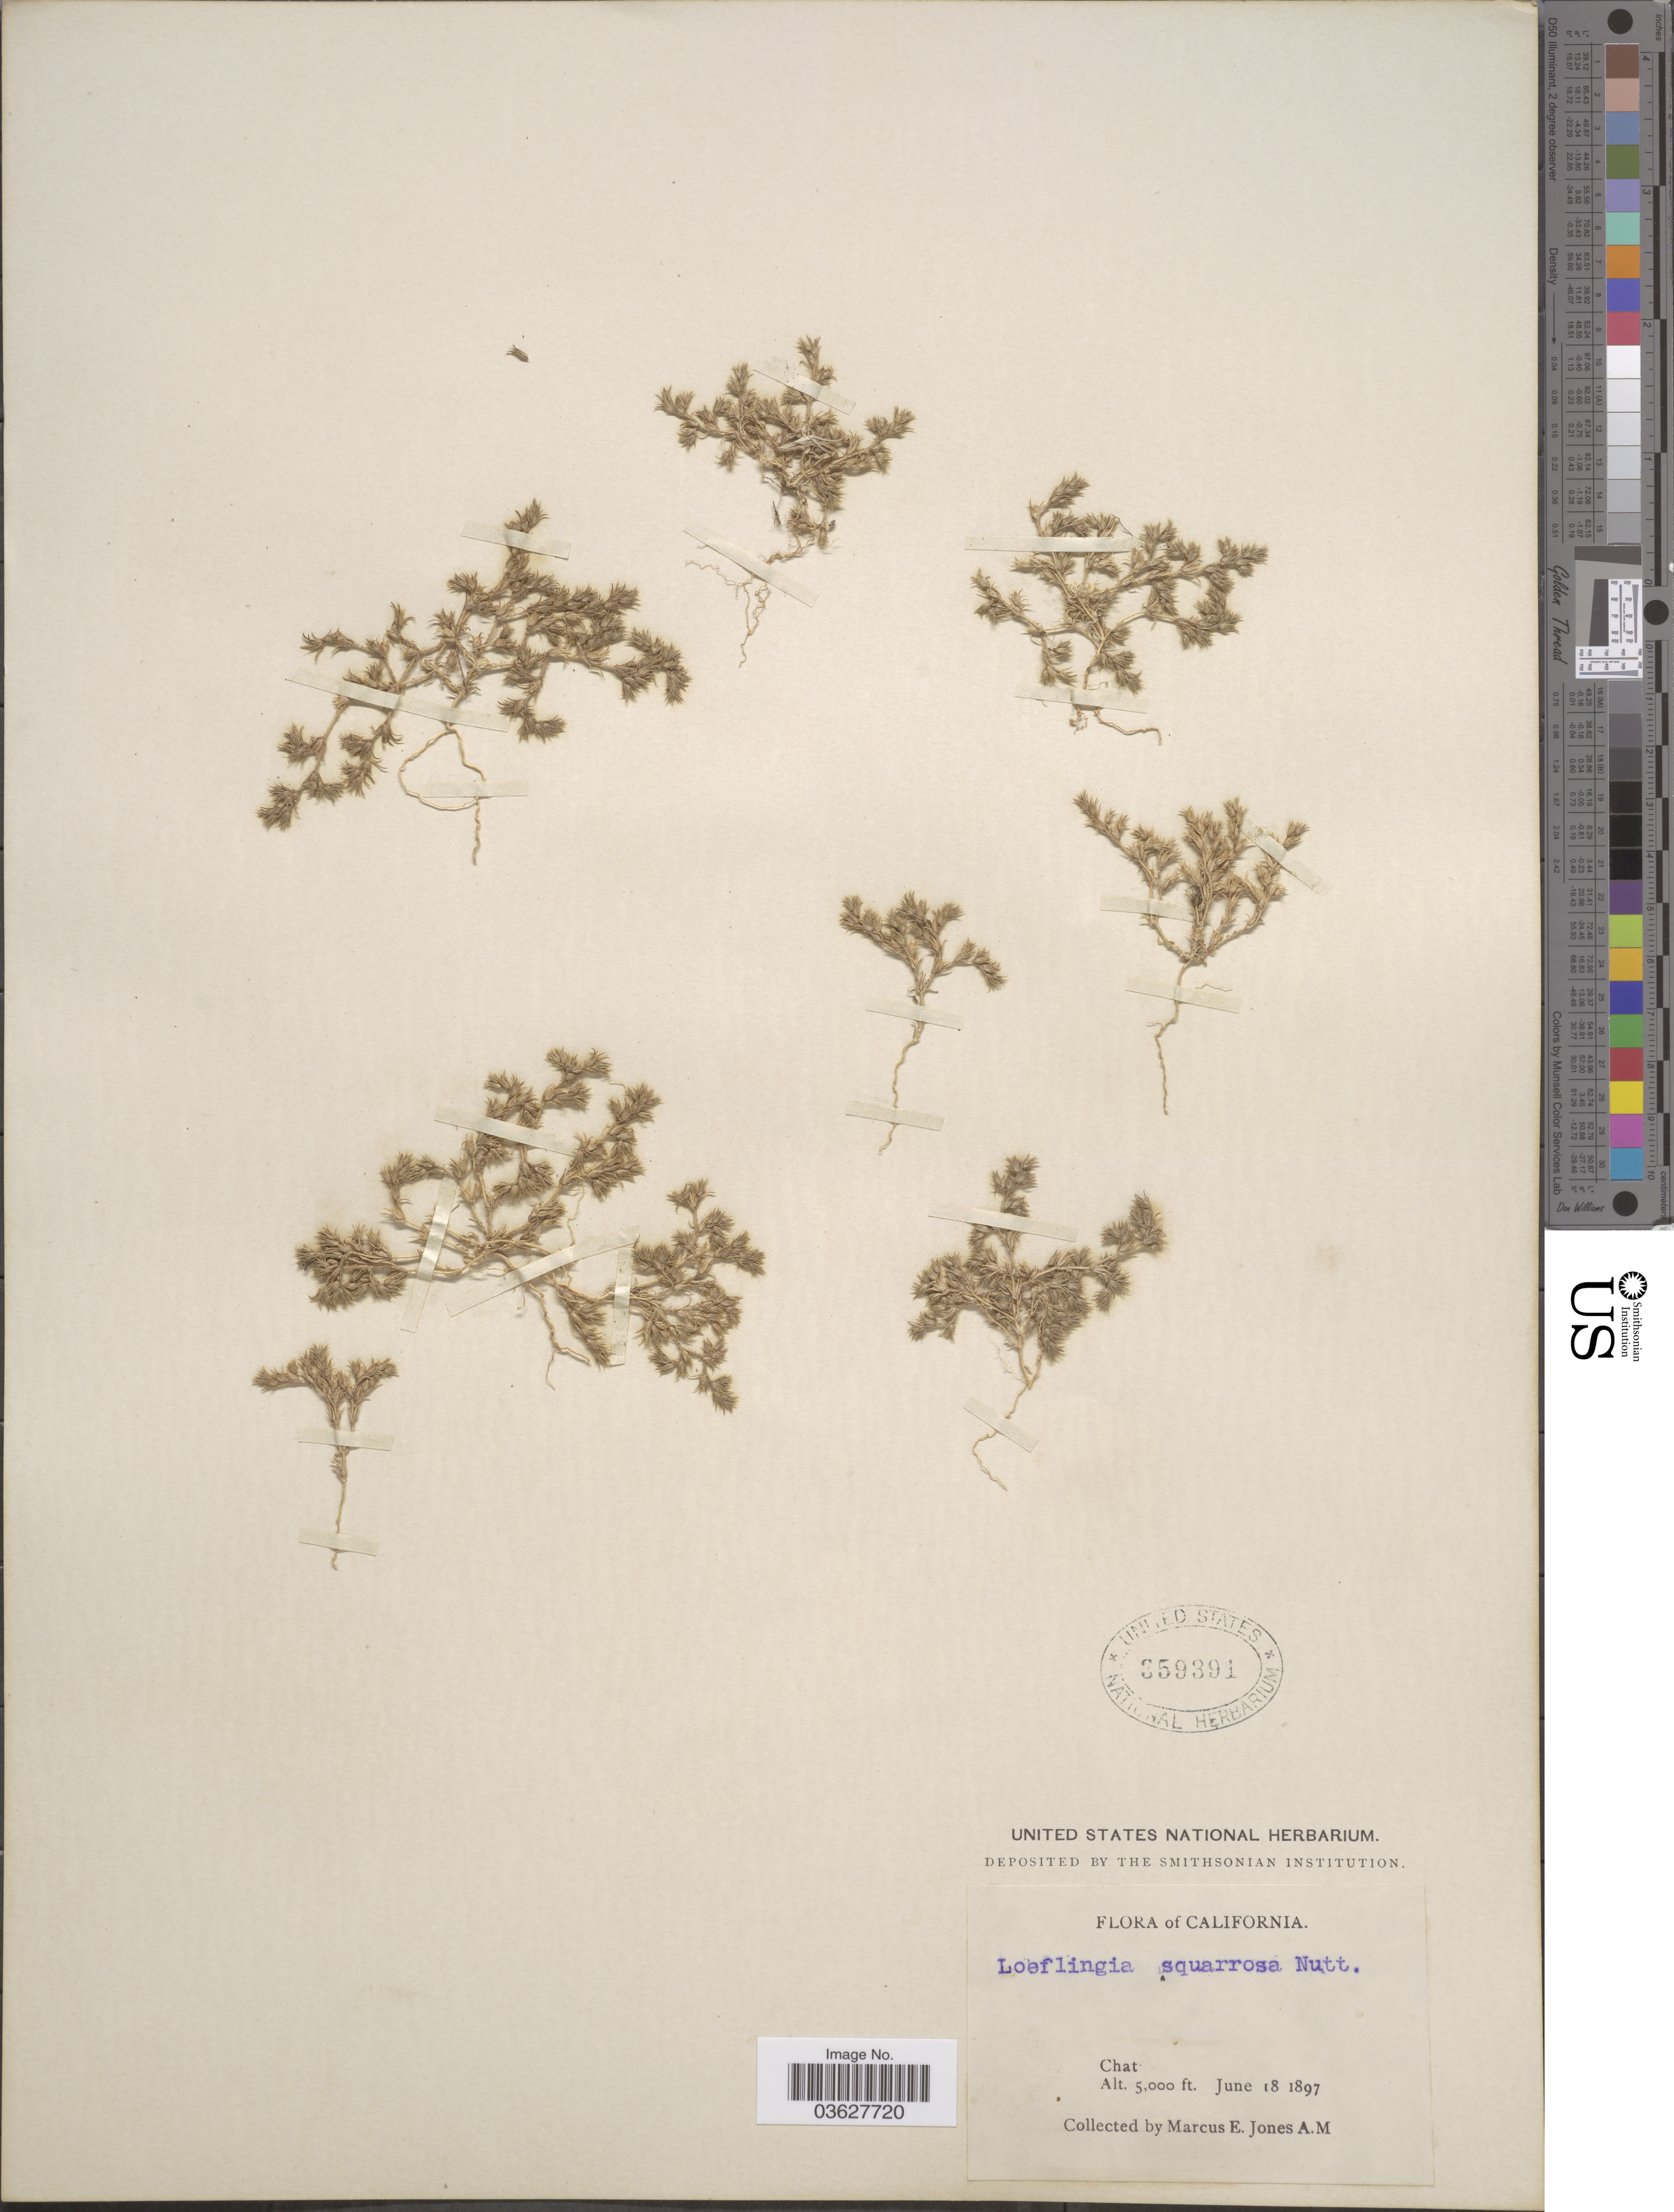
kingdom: Plantae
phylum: Tracheophyta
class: Magnoliopsida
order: Caryophyllales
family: Caryophyllaceae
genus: Loeflingia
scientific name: Loeflingia squarrosa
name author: Nutt.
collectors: M. E. Jones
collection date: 1897-06-18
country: United States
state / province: California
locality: Chat.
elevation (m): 1524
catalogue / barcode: US 359391